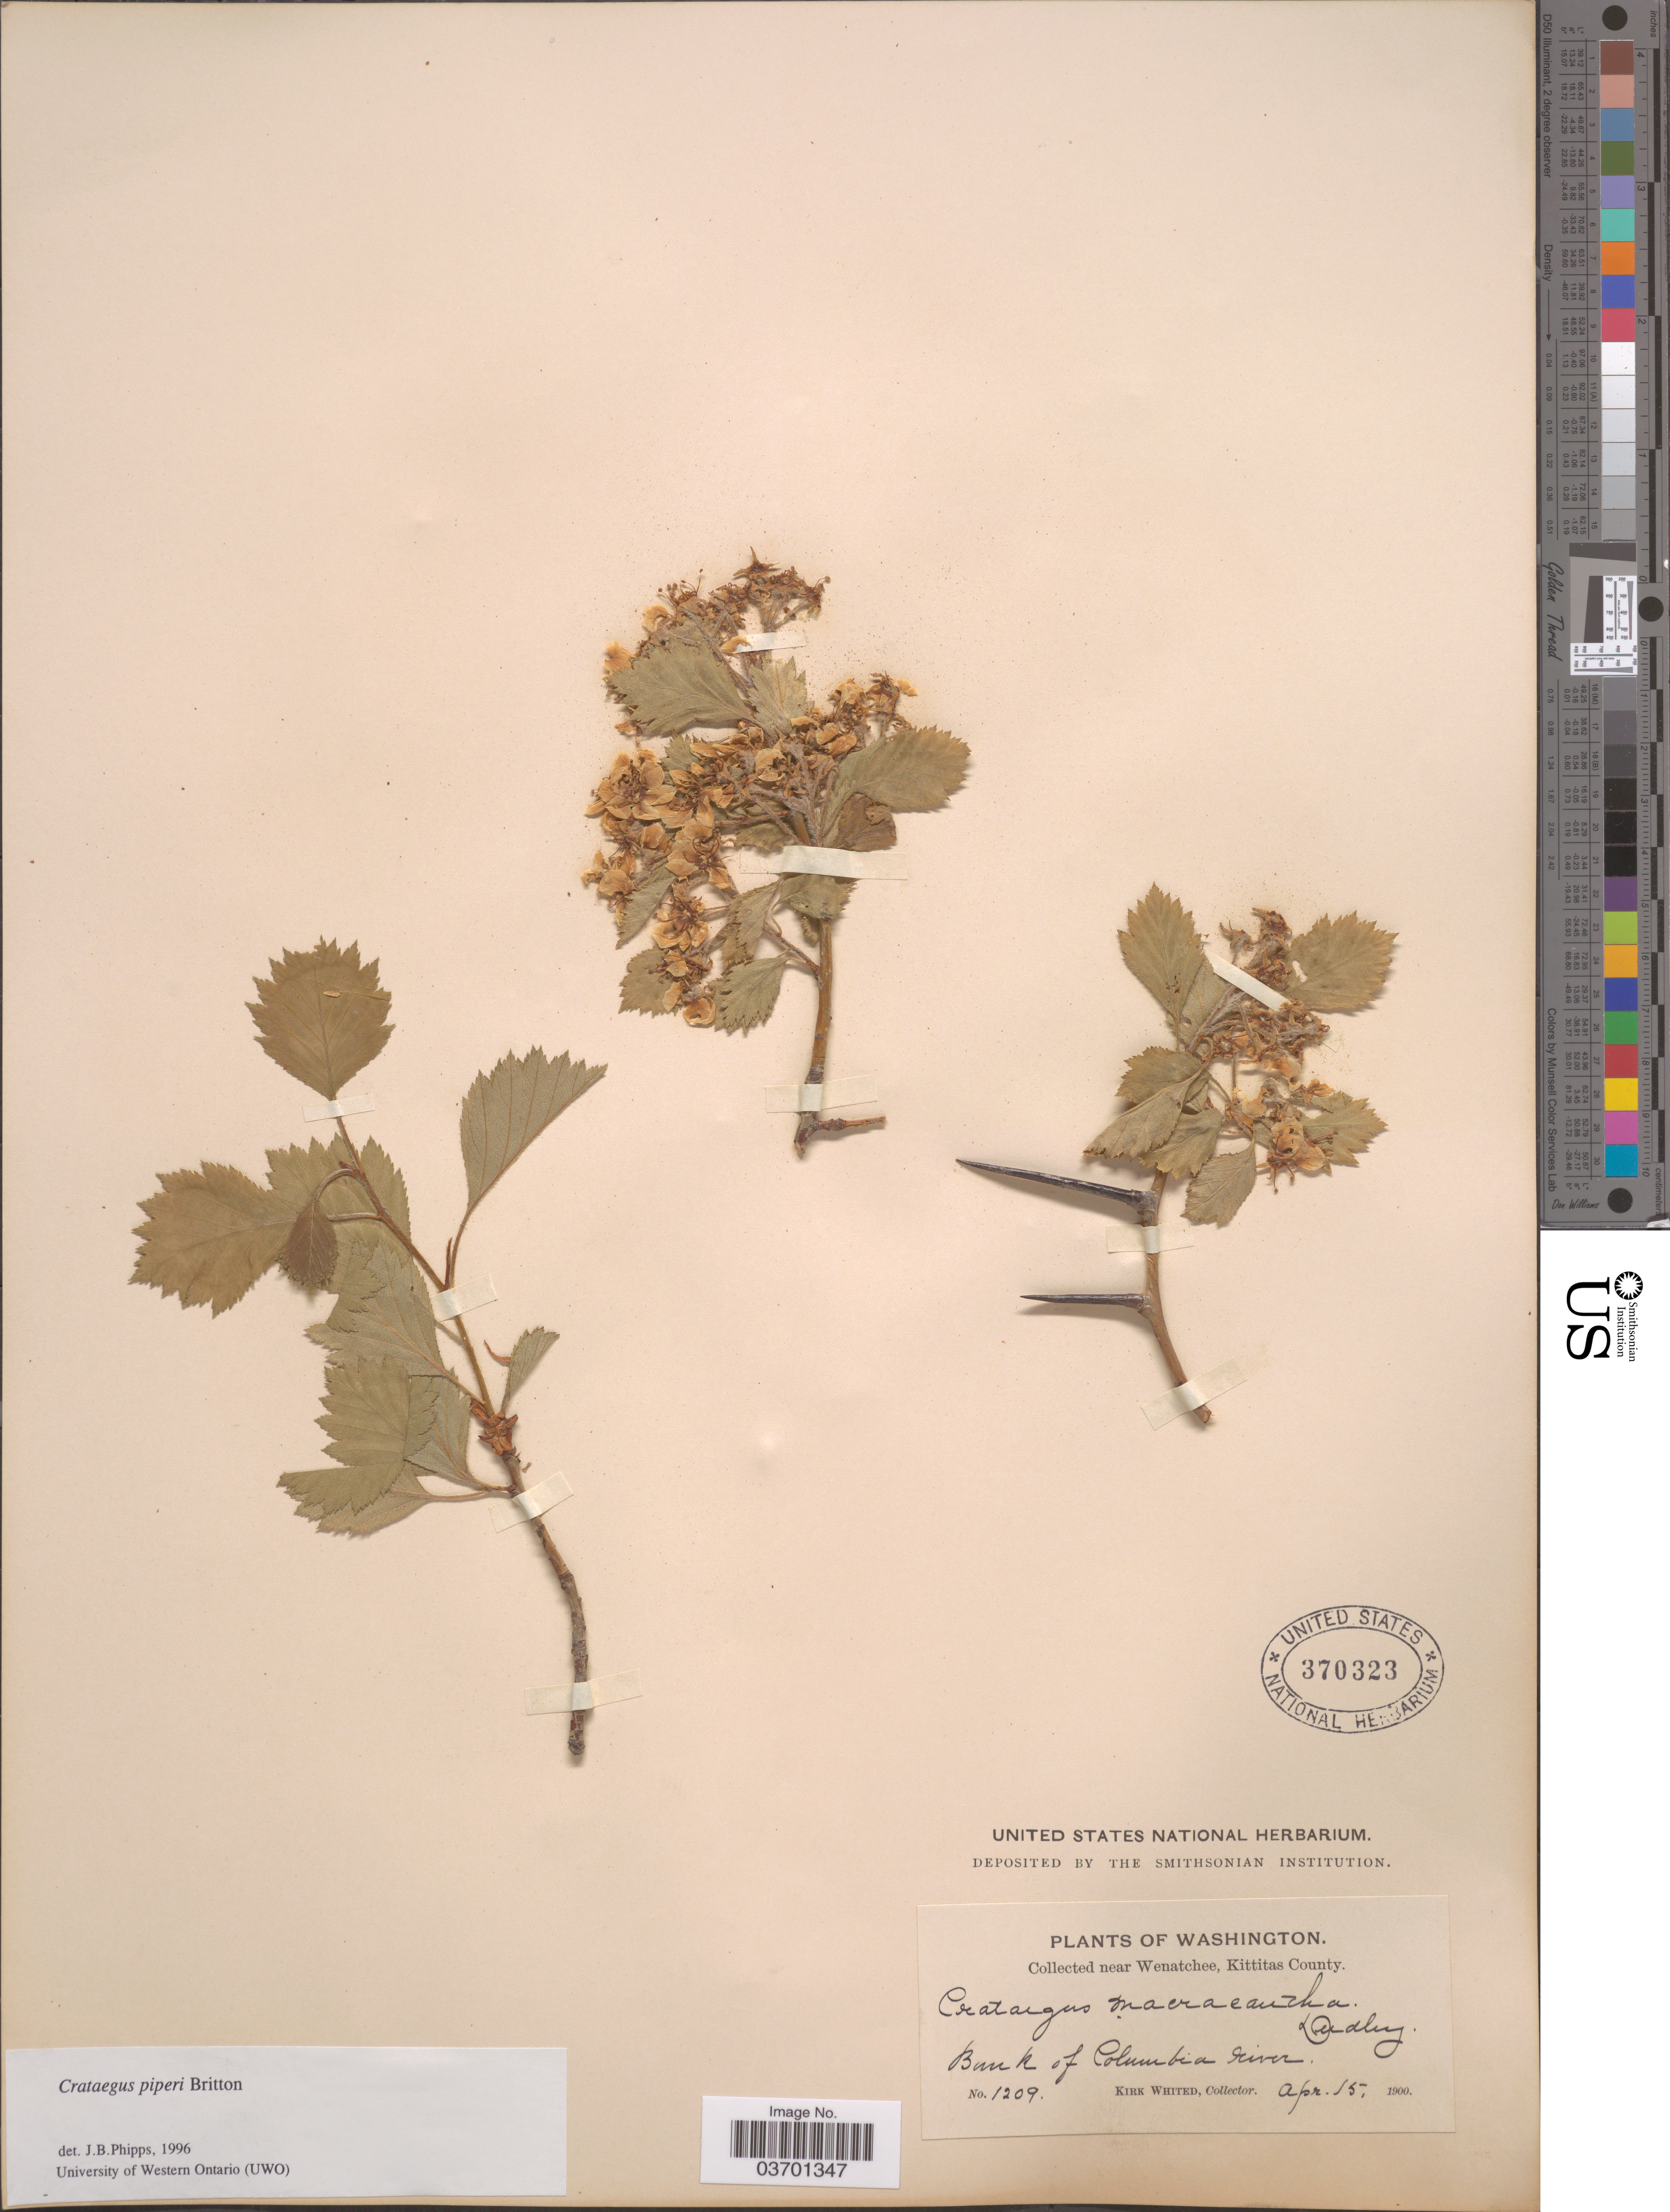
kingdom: Plantae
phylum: Tracheophyta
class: Magnoliopsida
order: Rosales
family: Rosaceae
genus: Crataegus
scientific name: Crataegus piperi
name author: Britton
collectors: K. Whited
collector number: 1209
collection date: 1900-04-15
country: United States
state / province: Washington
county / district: Kittitas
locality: Near Wenatchee, Kittitas County. Bank of Columbia River.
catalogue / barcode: US 370323